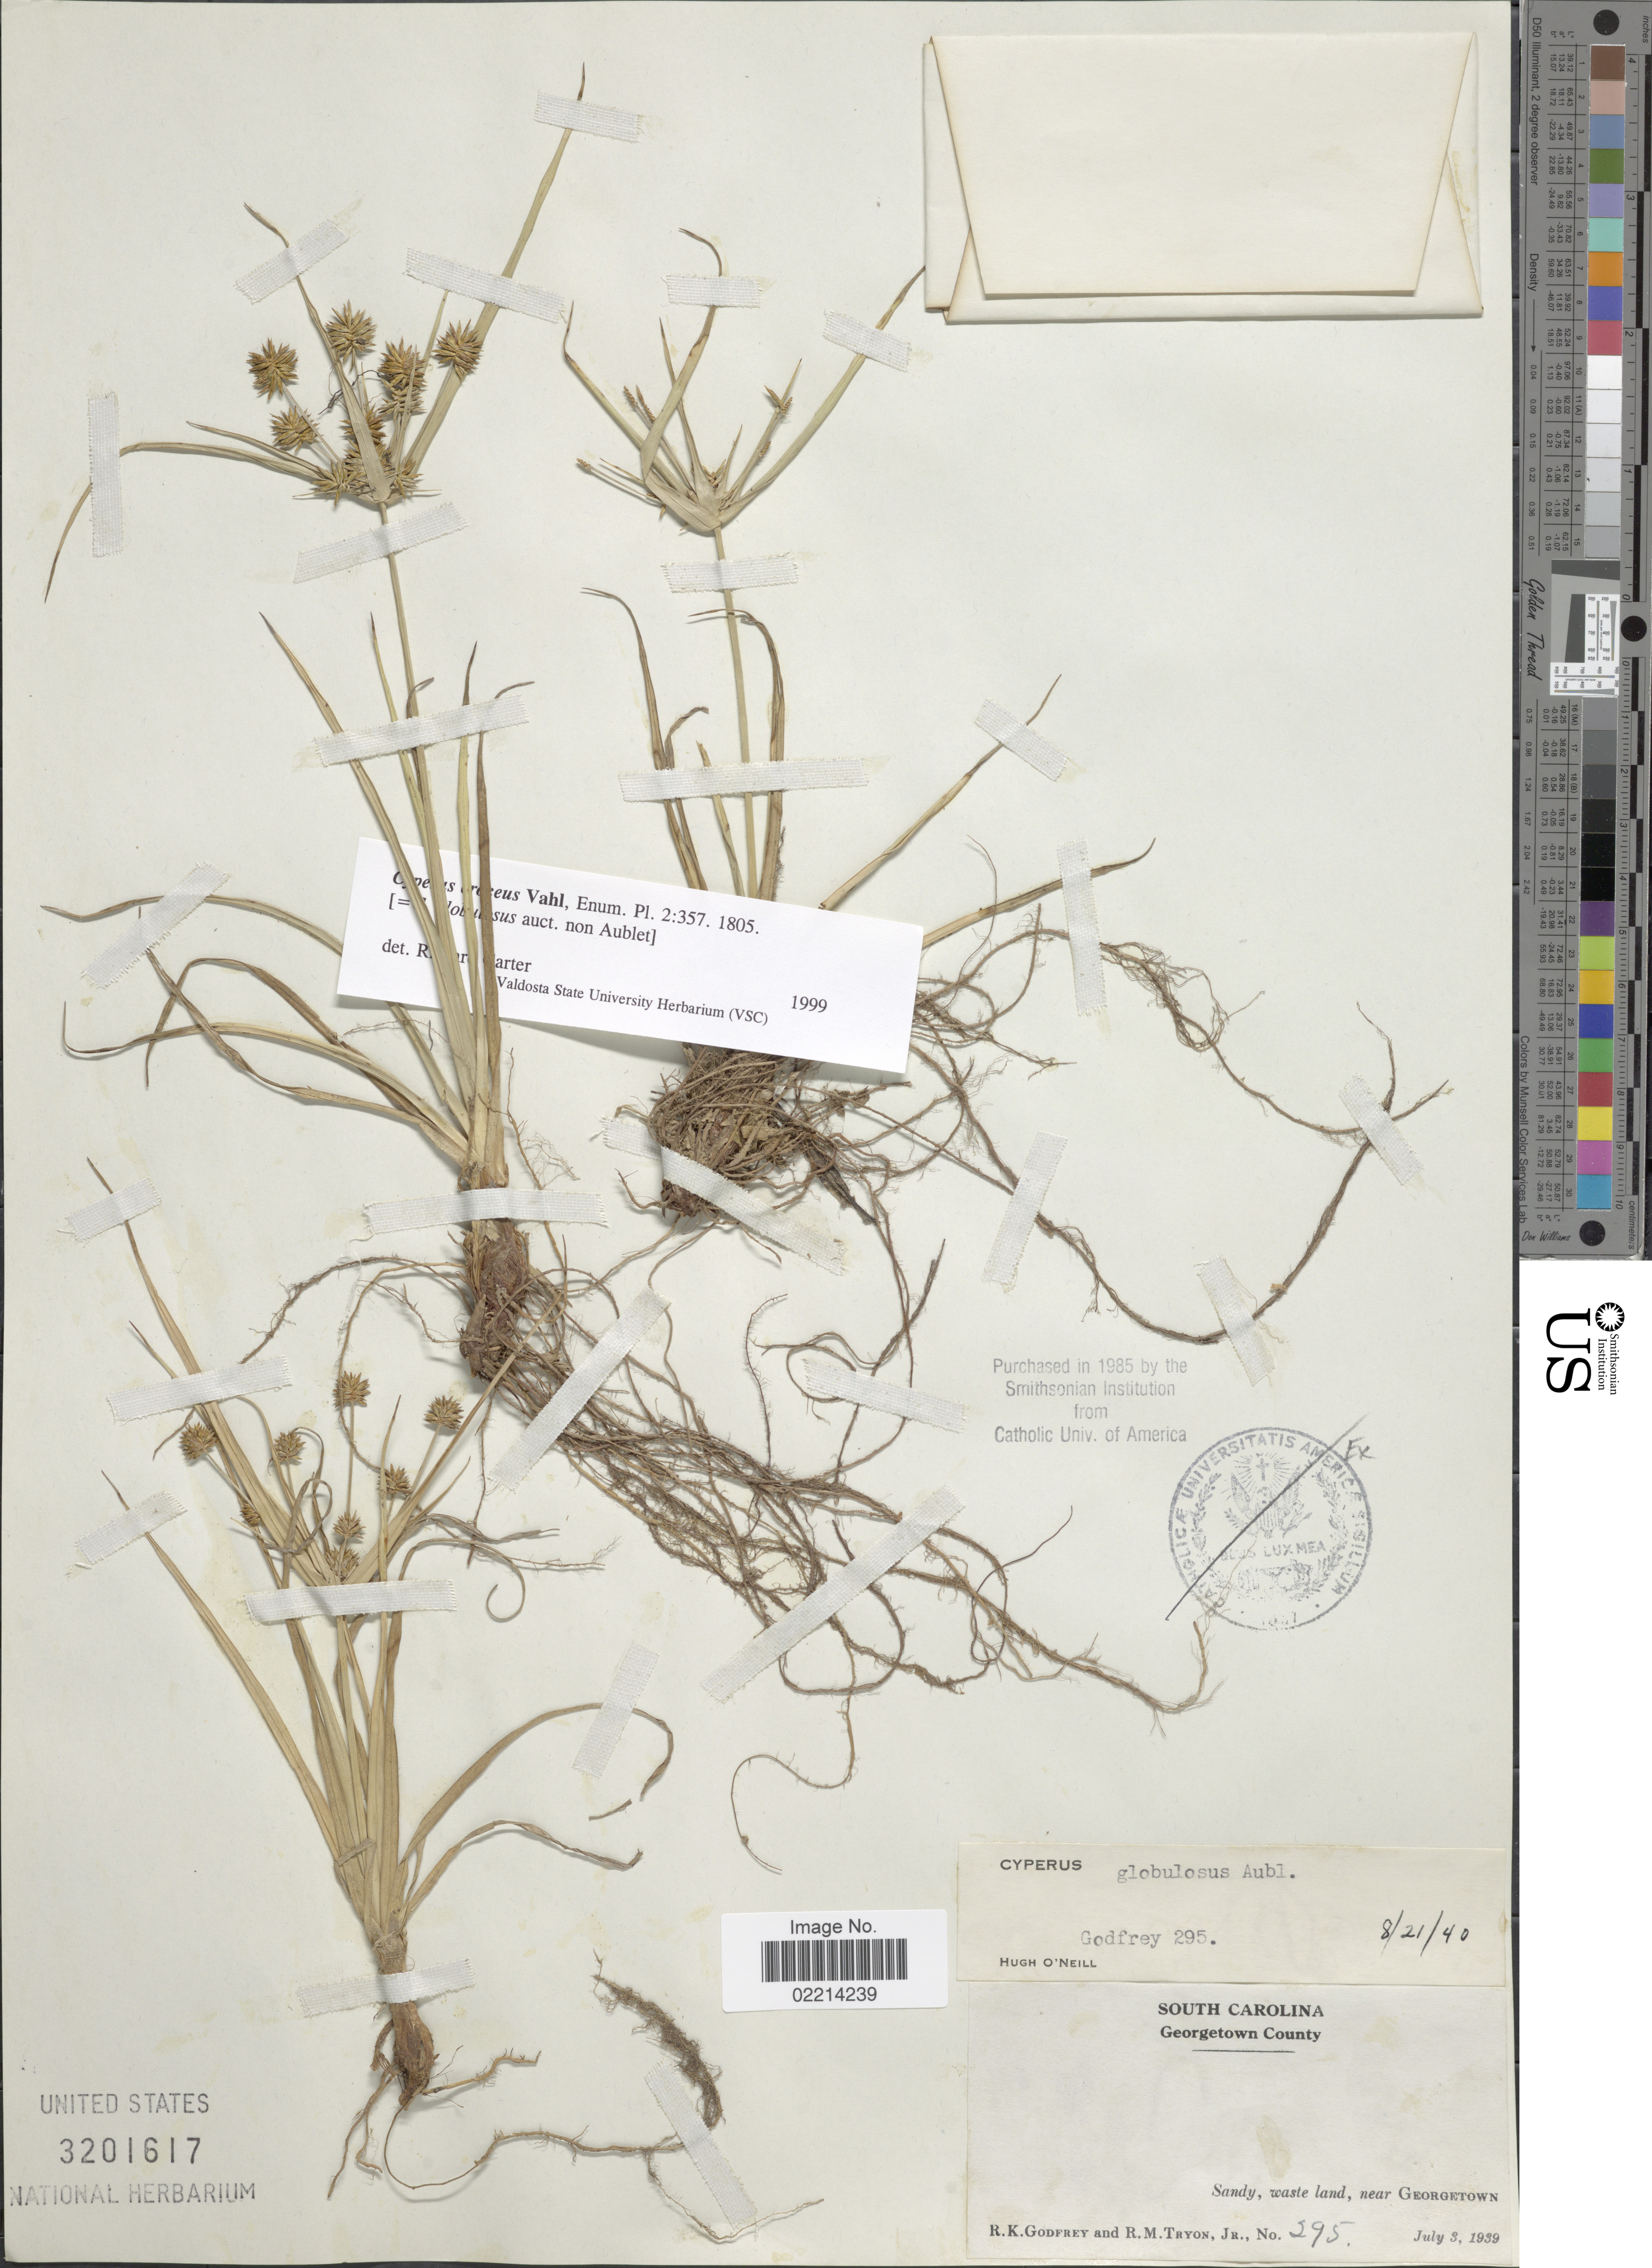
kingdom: Plantae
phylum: Tracheophyta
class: Liliopsida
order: Poales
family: Cyperaceae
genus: Cyperus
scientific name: Cyperus croceus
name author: Vahl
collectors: R. K. Godfrey & R. M. Tryon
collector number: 295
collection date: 1939-07-03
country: United States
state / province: South Carolina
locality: Georgetown, Sandy, waste land, near Georgetown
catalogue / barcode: US 3201617